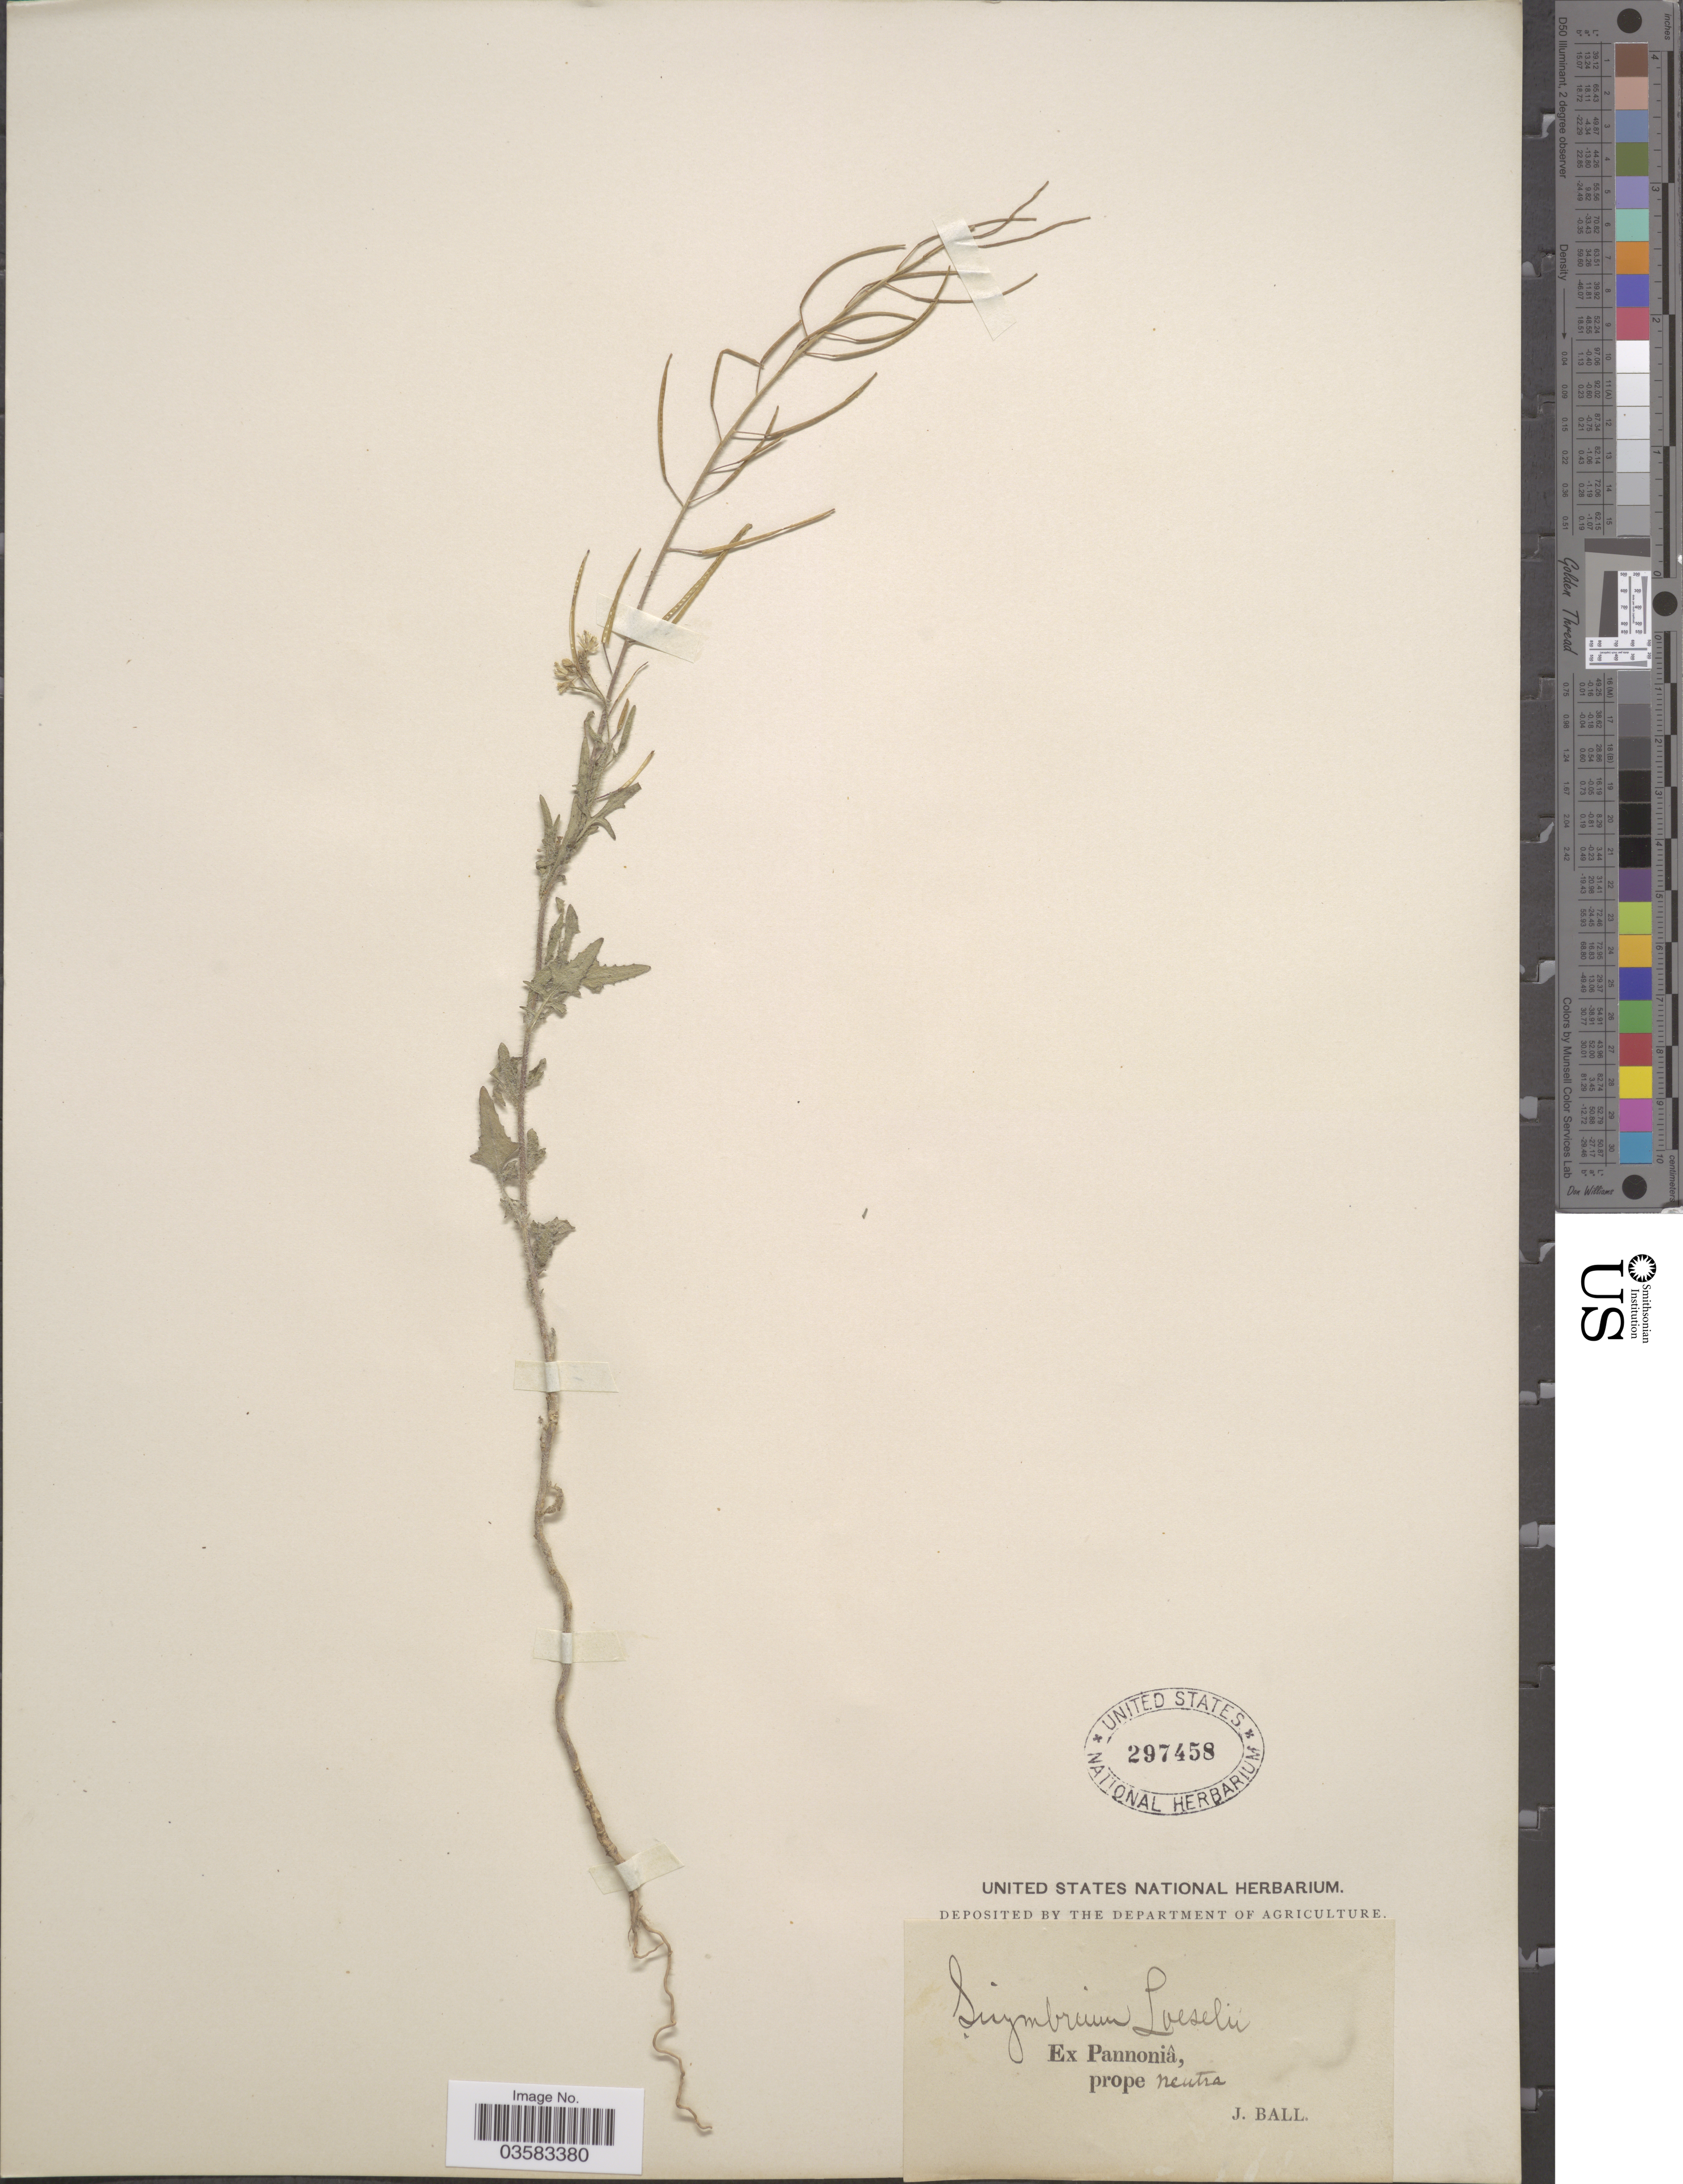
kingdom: Plantae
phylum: Tracheophyta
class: Magnoliopsida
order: Brassicales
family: Brassicaceae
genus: Sisymbrium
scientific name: Sisymbrium loeselii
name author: L.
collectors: J. Ball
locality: Ex Pannoniâ, prope Neutra.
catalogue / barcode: US 297458